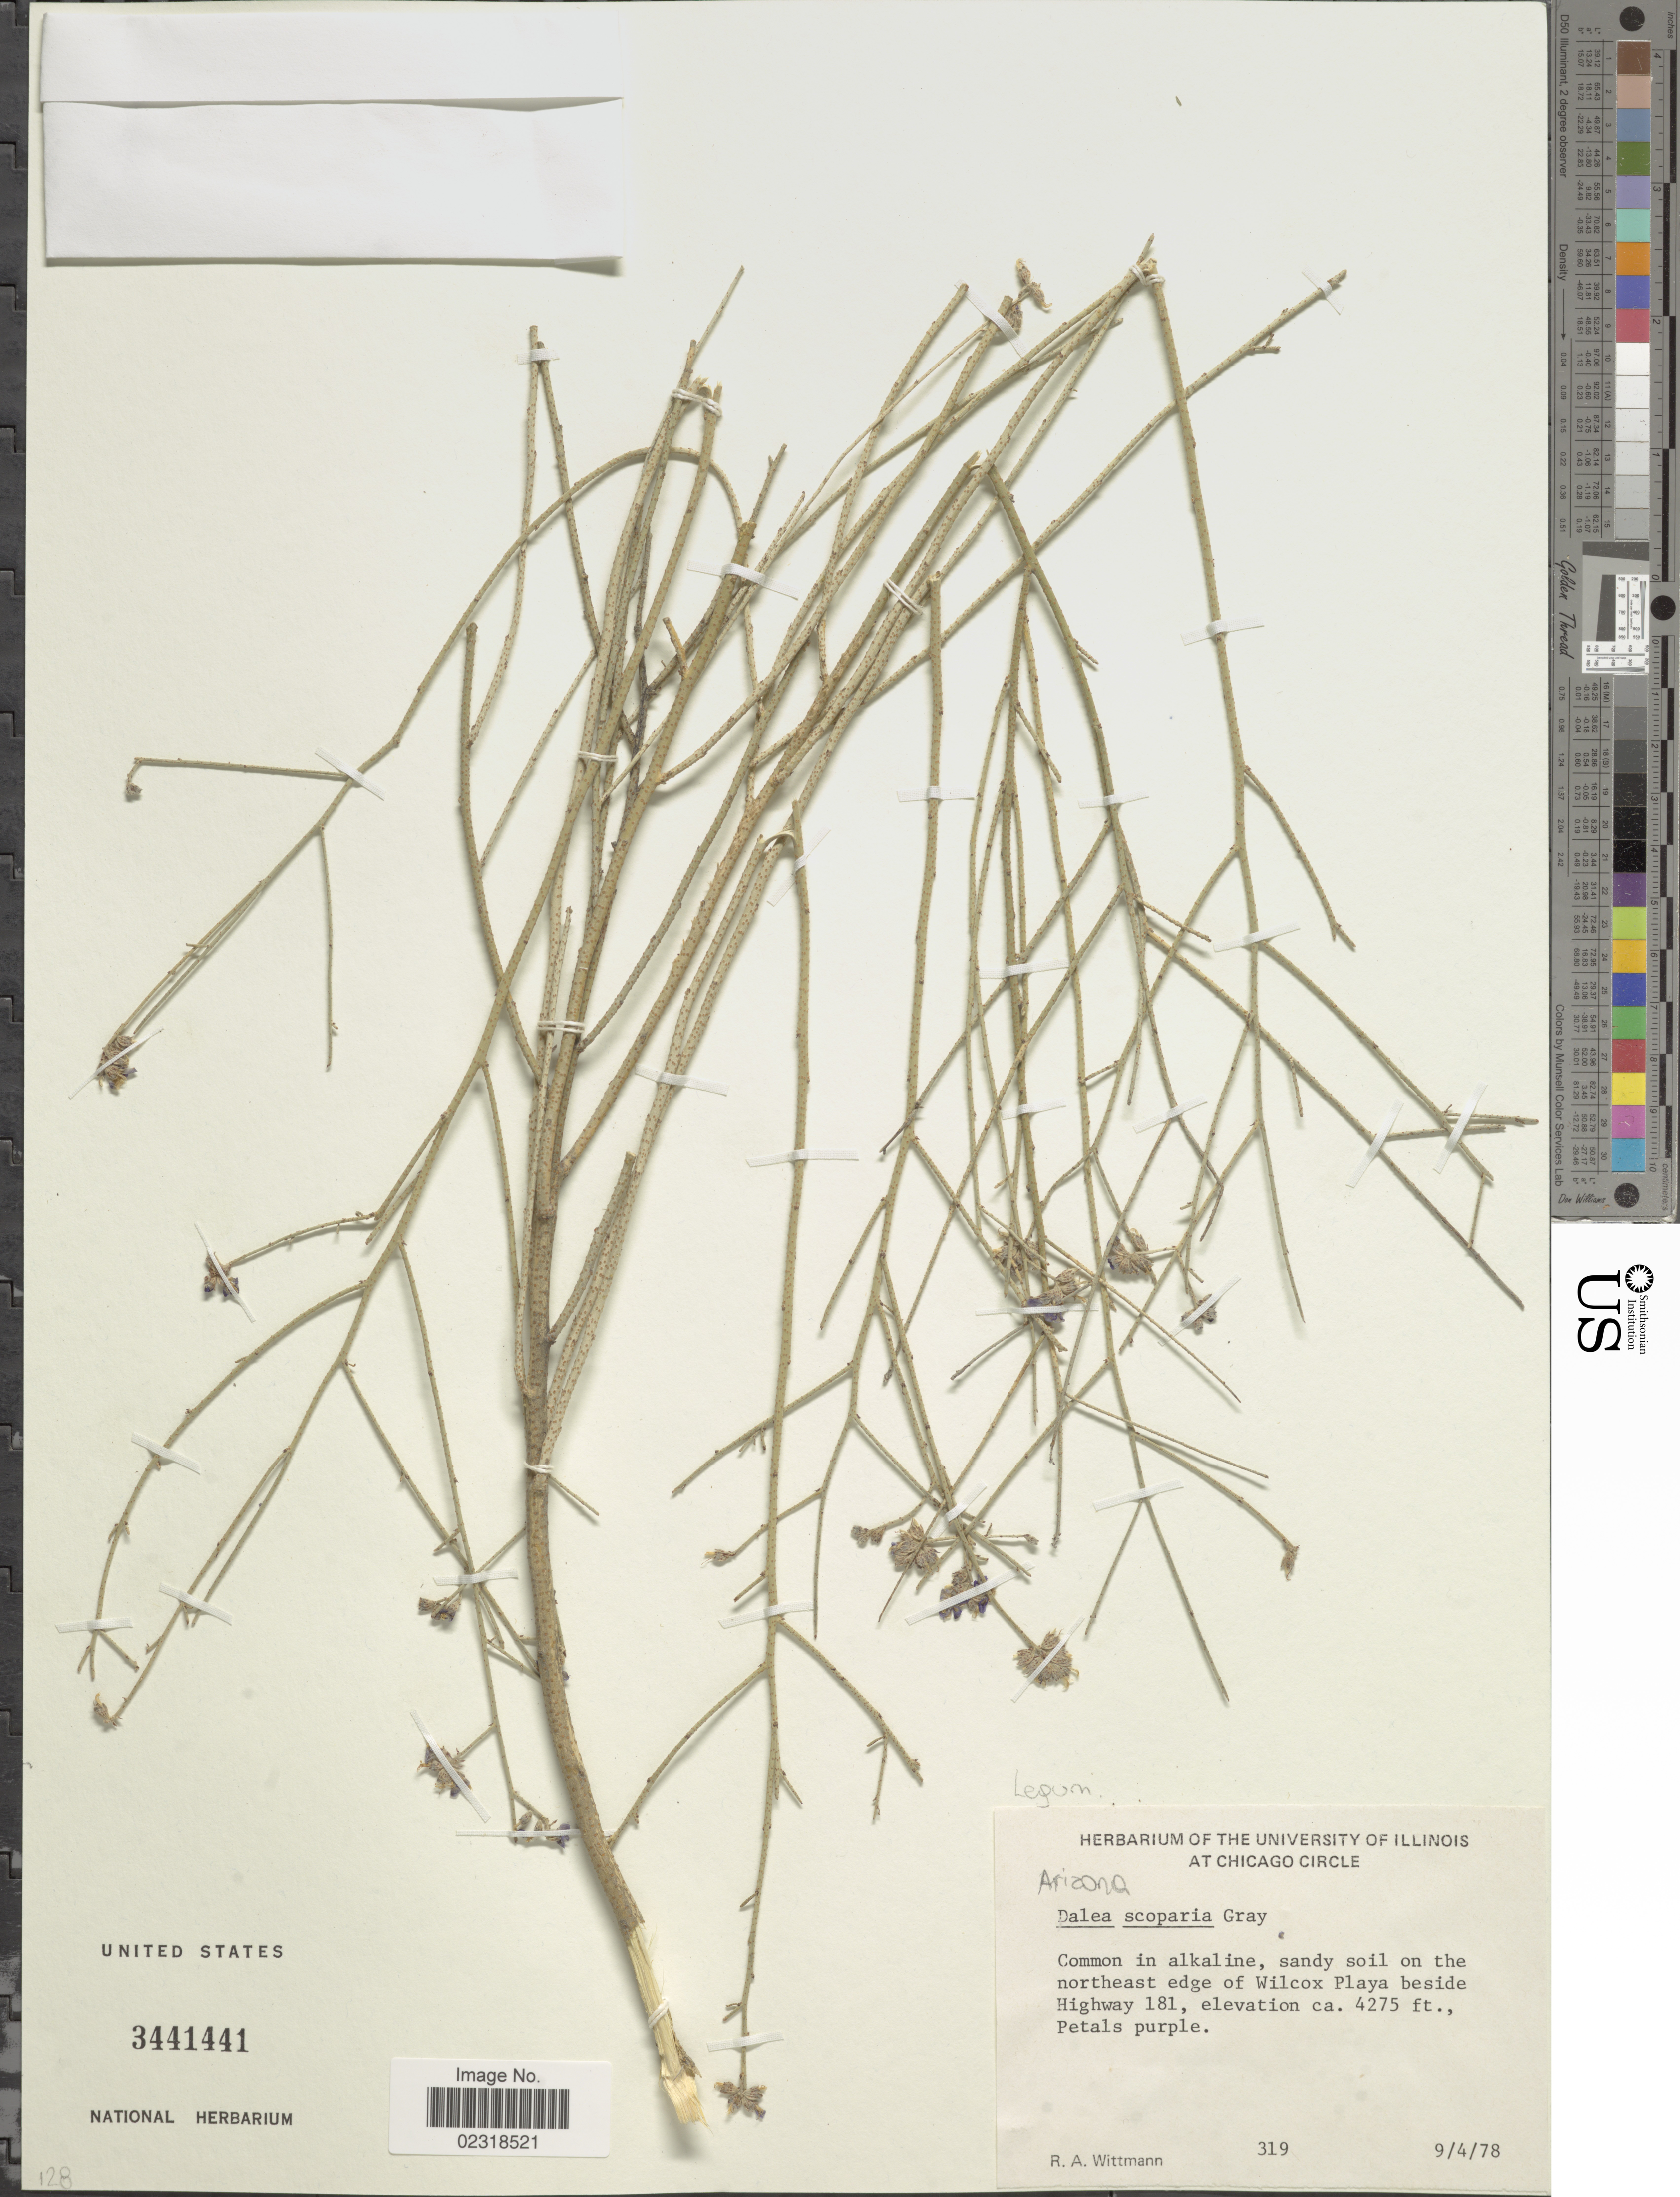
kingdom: Plantae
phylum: Tracheophyta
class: Magnoliopsida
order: Fabales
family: Fabaceae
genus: Dalea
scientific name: Dalea scoparia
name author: A. Gray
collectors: R. Wittmann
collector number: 319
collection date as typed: Transcribed d/m/y: 4/9/78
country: United States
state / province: Arizona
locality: Common in alkaline, sandy soil on the northeast edge of Wilcox Playa beside Highway 181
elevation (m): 1303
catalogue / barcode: US 3441441